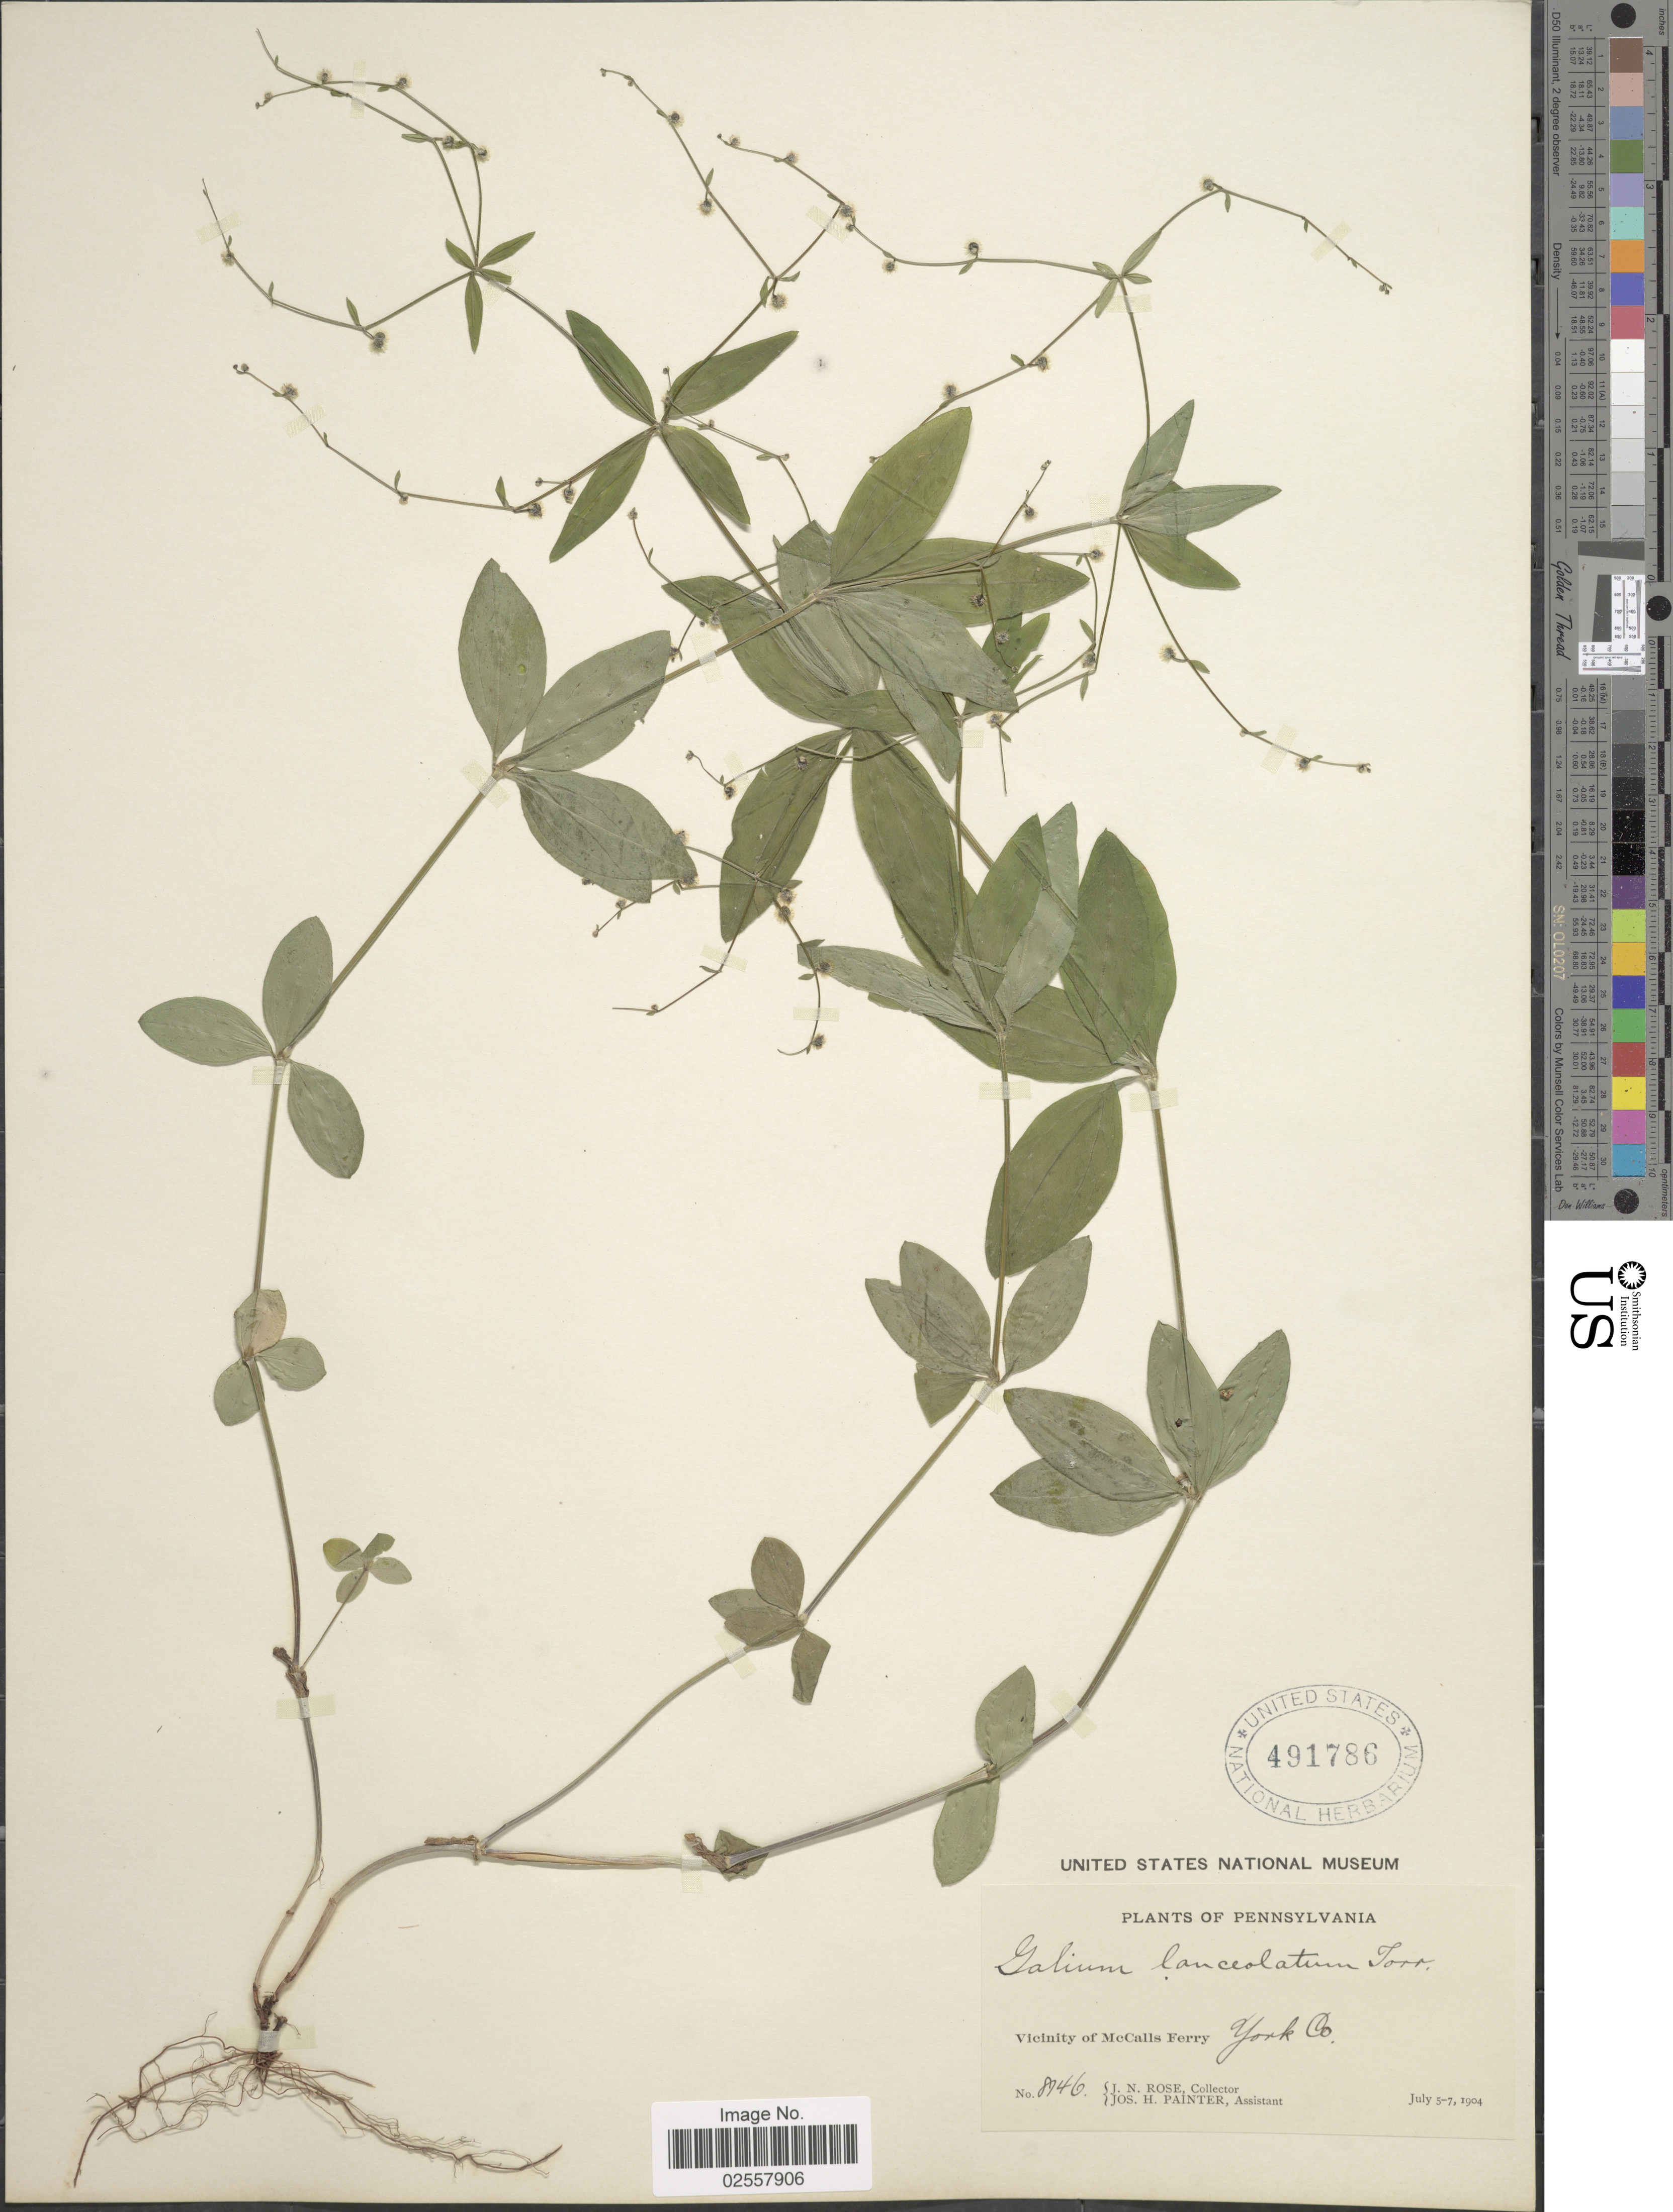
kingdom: Plantae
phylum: Tracheophyta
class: Magnoliopsida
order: Gentianales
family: Rubiaceae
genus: Galium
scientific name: Galium lanceolatum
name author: (Torr. & A. Gray) Torr.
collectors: J. N. Rose & J. H. Painter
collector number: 8146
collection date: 1904-07-05/1904-07-07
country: United States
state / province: Pennsylvania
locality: Vicinity of McCalls Ferry, York Co.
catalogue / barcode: US 491786